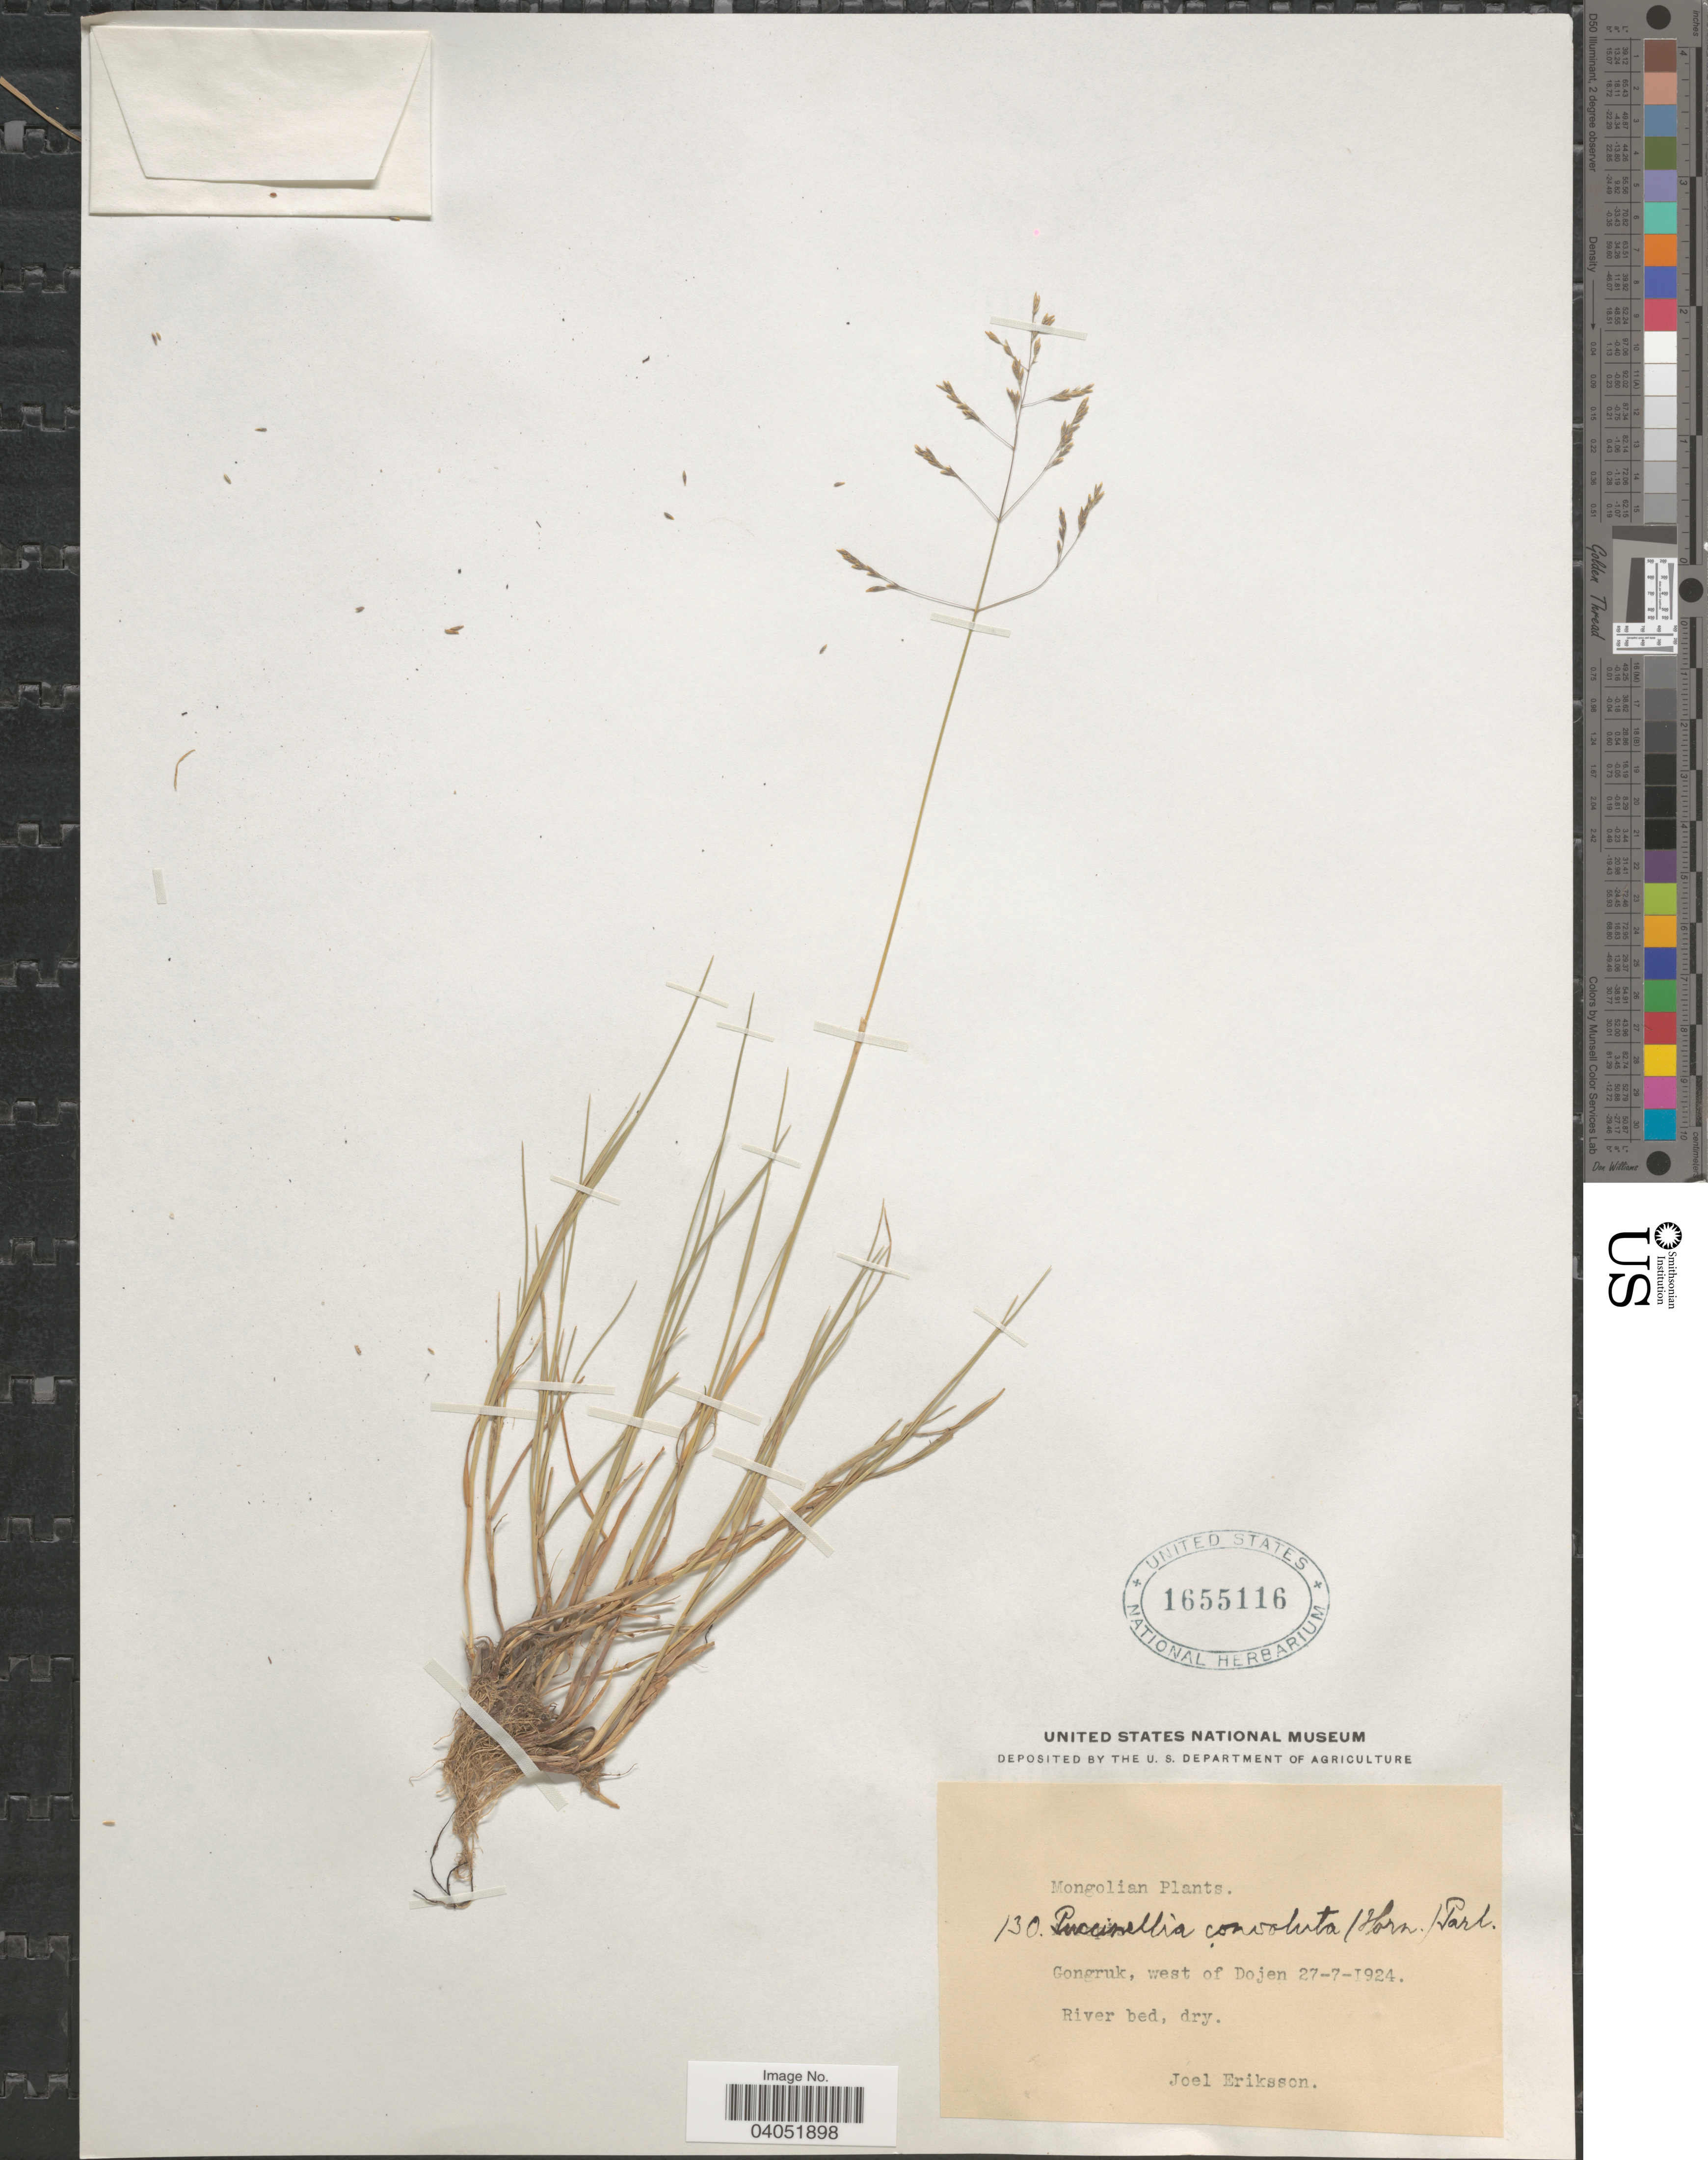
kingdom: Plantae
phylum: Tracheophyta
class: Liliopsida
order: Poales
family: Poaceae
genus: Puccinellia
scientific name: Puccinellia distans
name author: (Jacq.) Parl.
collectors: J. Eriksson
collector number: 130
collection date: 1924-07-27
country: Mongolia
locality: Mongolian. Gongruk, west of Dojen.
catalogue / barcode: US 1655116